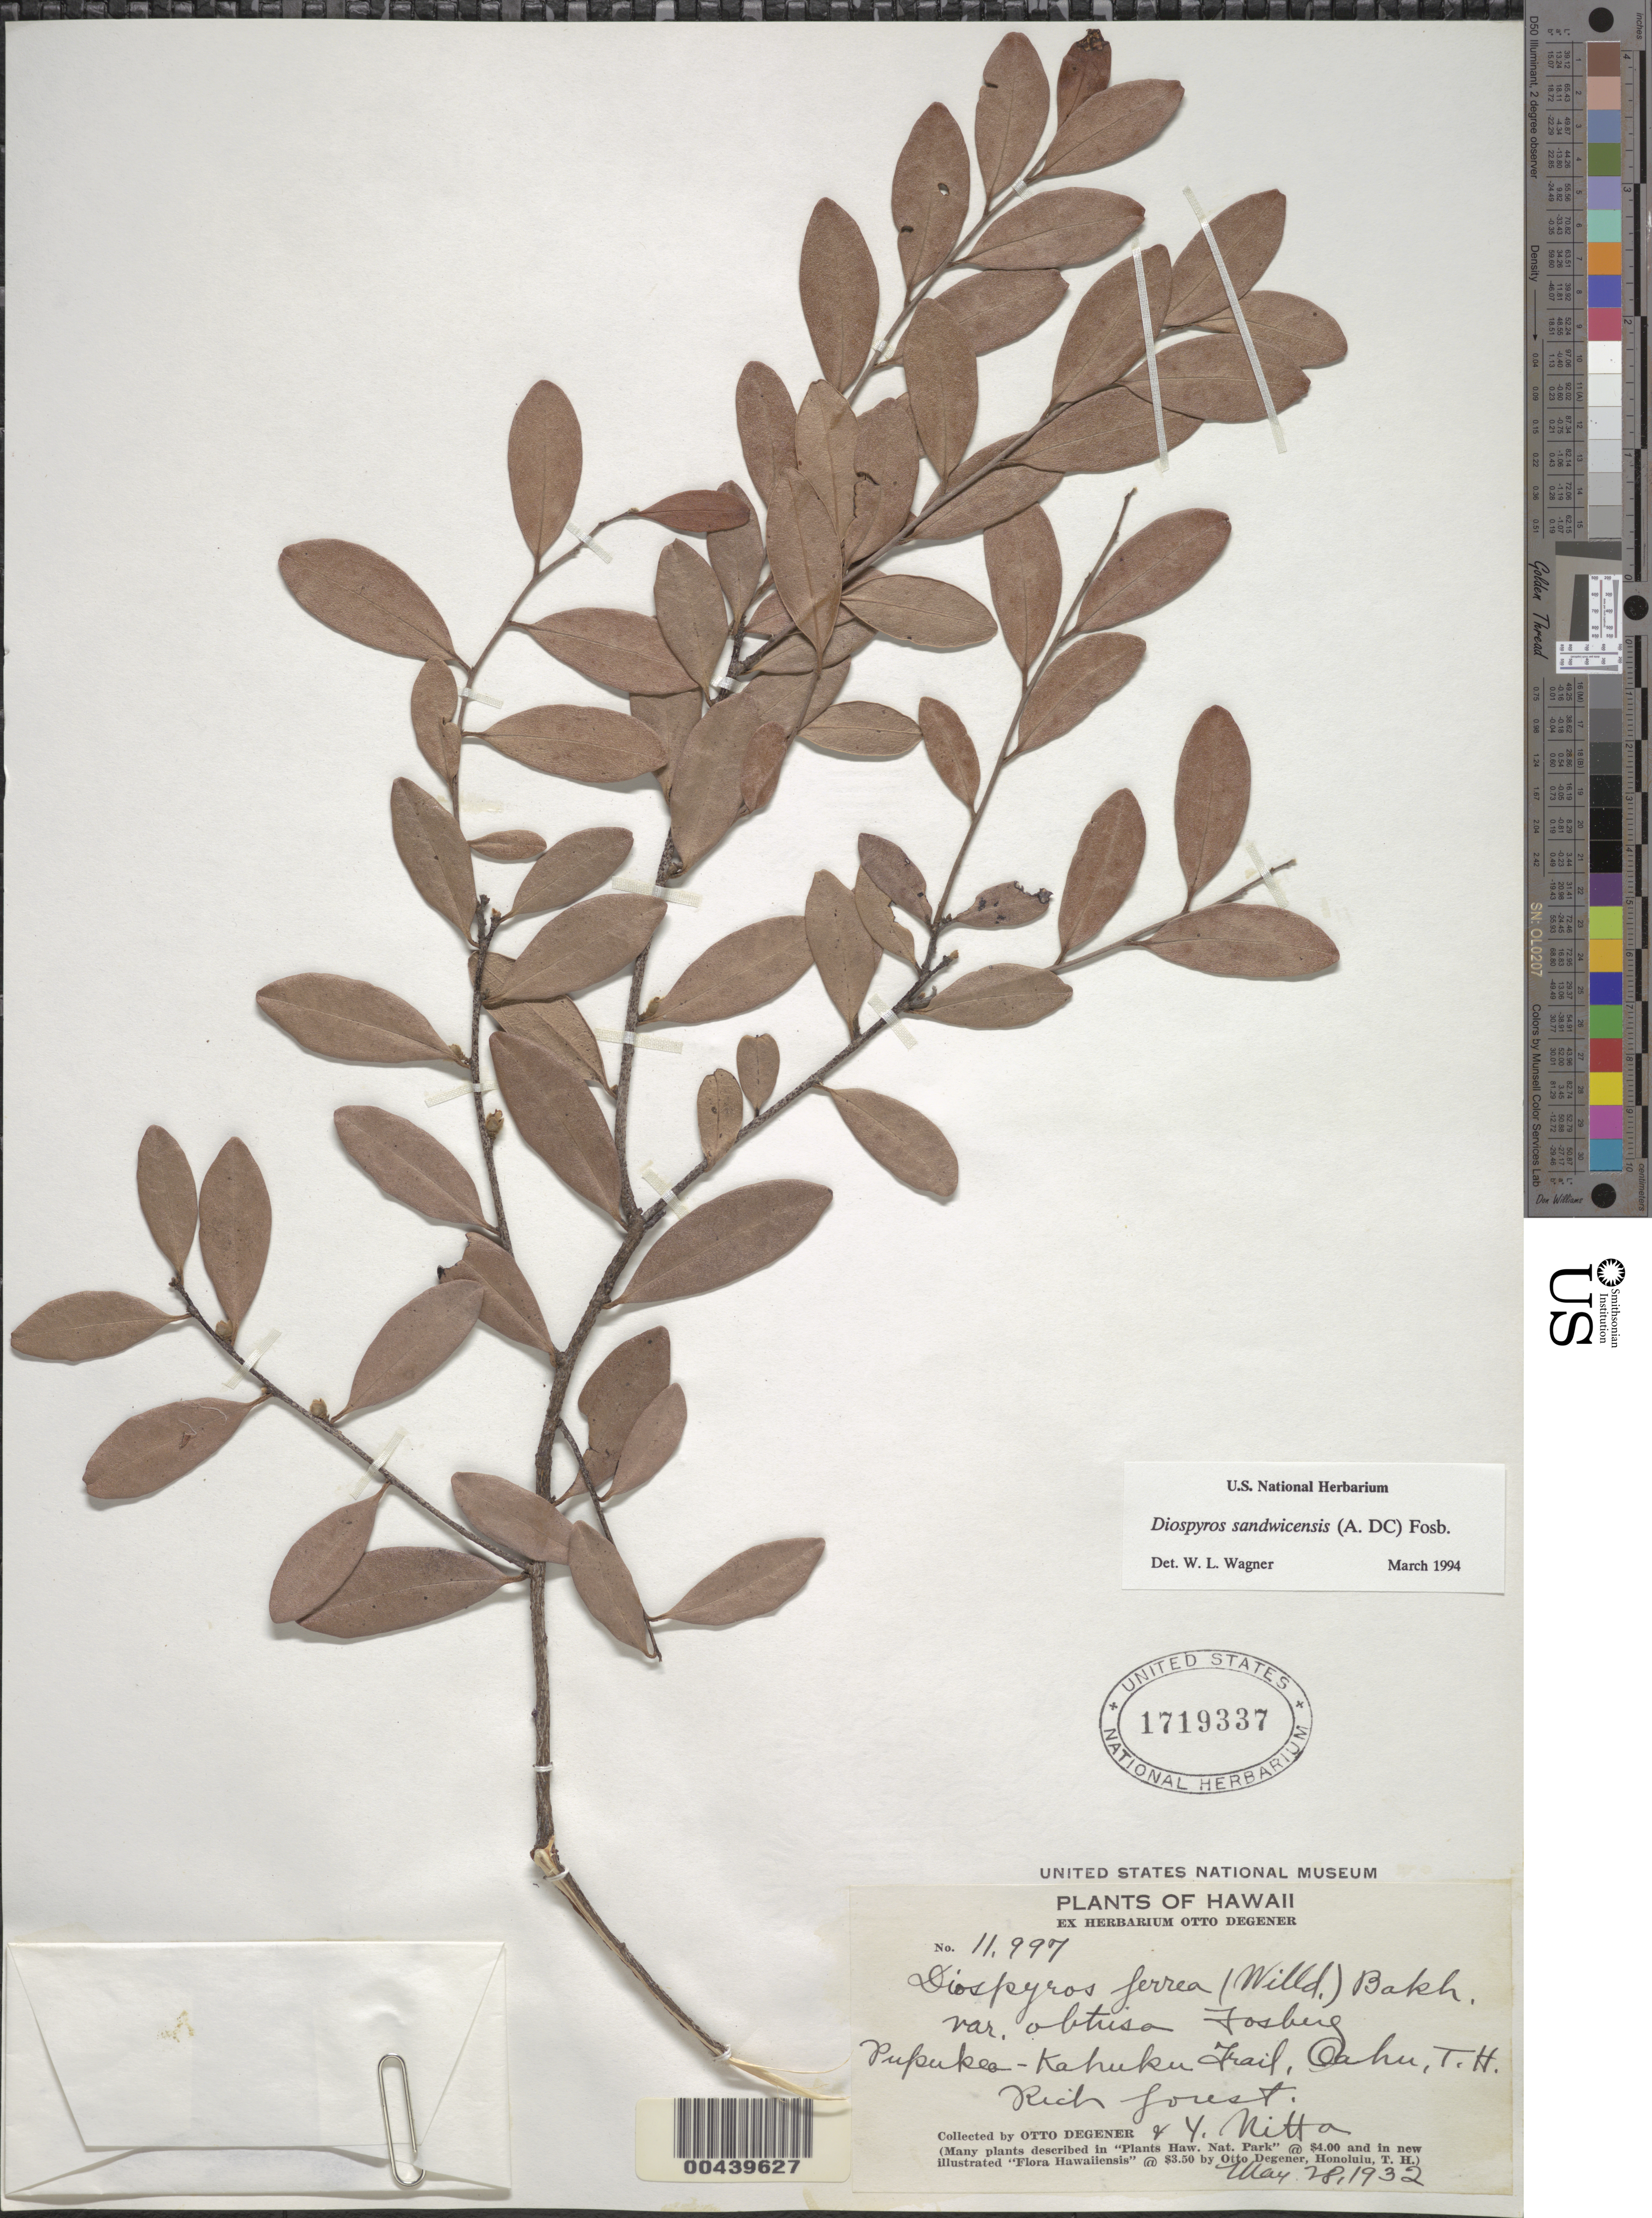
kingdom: Plantae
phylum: Tracheophyta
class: Magnoliopsida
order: Ericales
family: Ebenaceae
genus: Diospyros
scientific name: Diospyros sandwicensis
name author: (A. DC.) Fosberg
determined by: Wagner, W. L., (BOT), Smithsonian Institution - National Museum of Natural History (UNITED STATES)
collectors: O. Degener & Y. Nitta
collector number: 11997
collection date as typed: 28 May 1932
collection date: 1932-05-28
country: United States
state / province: Hawaii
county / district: Honolulu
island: Oahu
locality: Pupukea-Kahuku Trail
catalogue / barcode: US 1719337